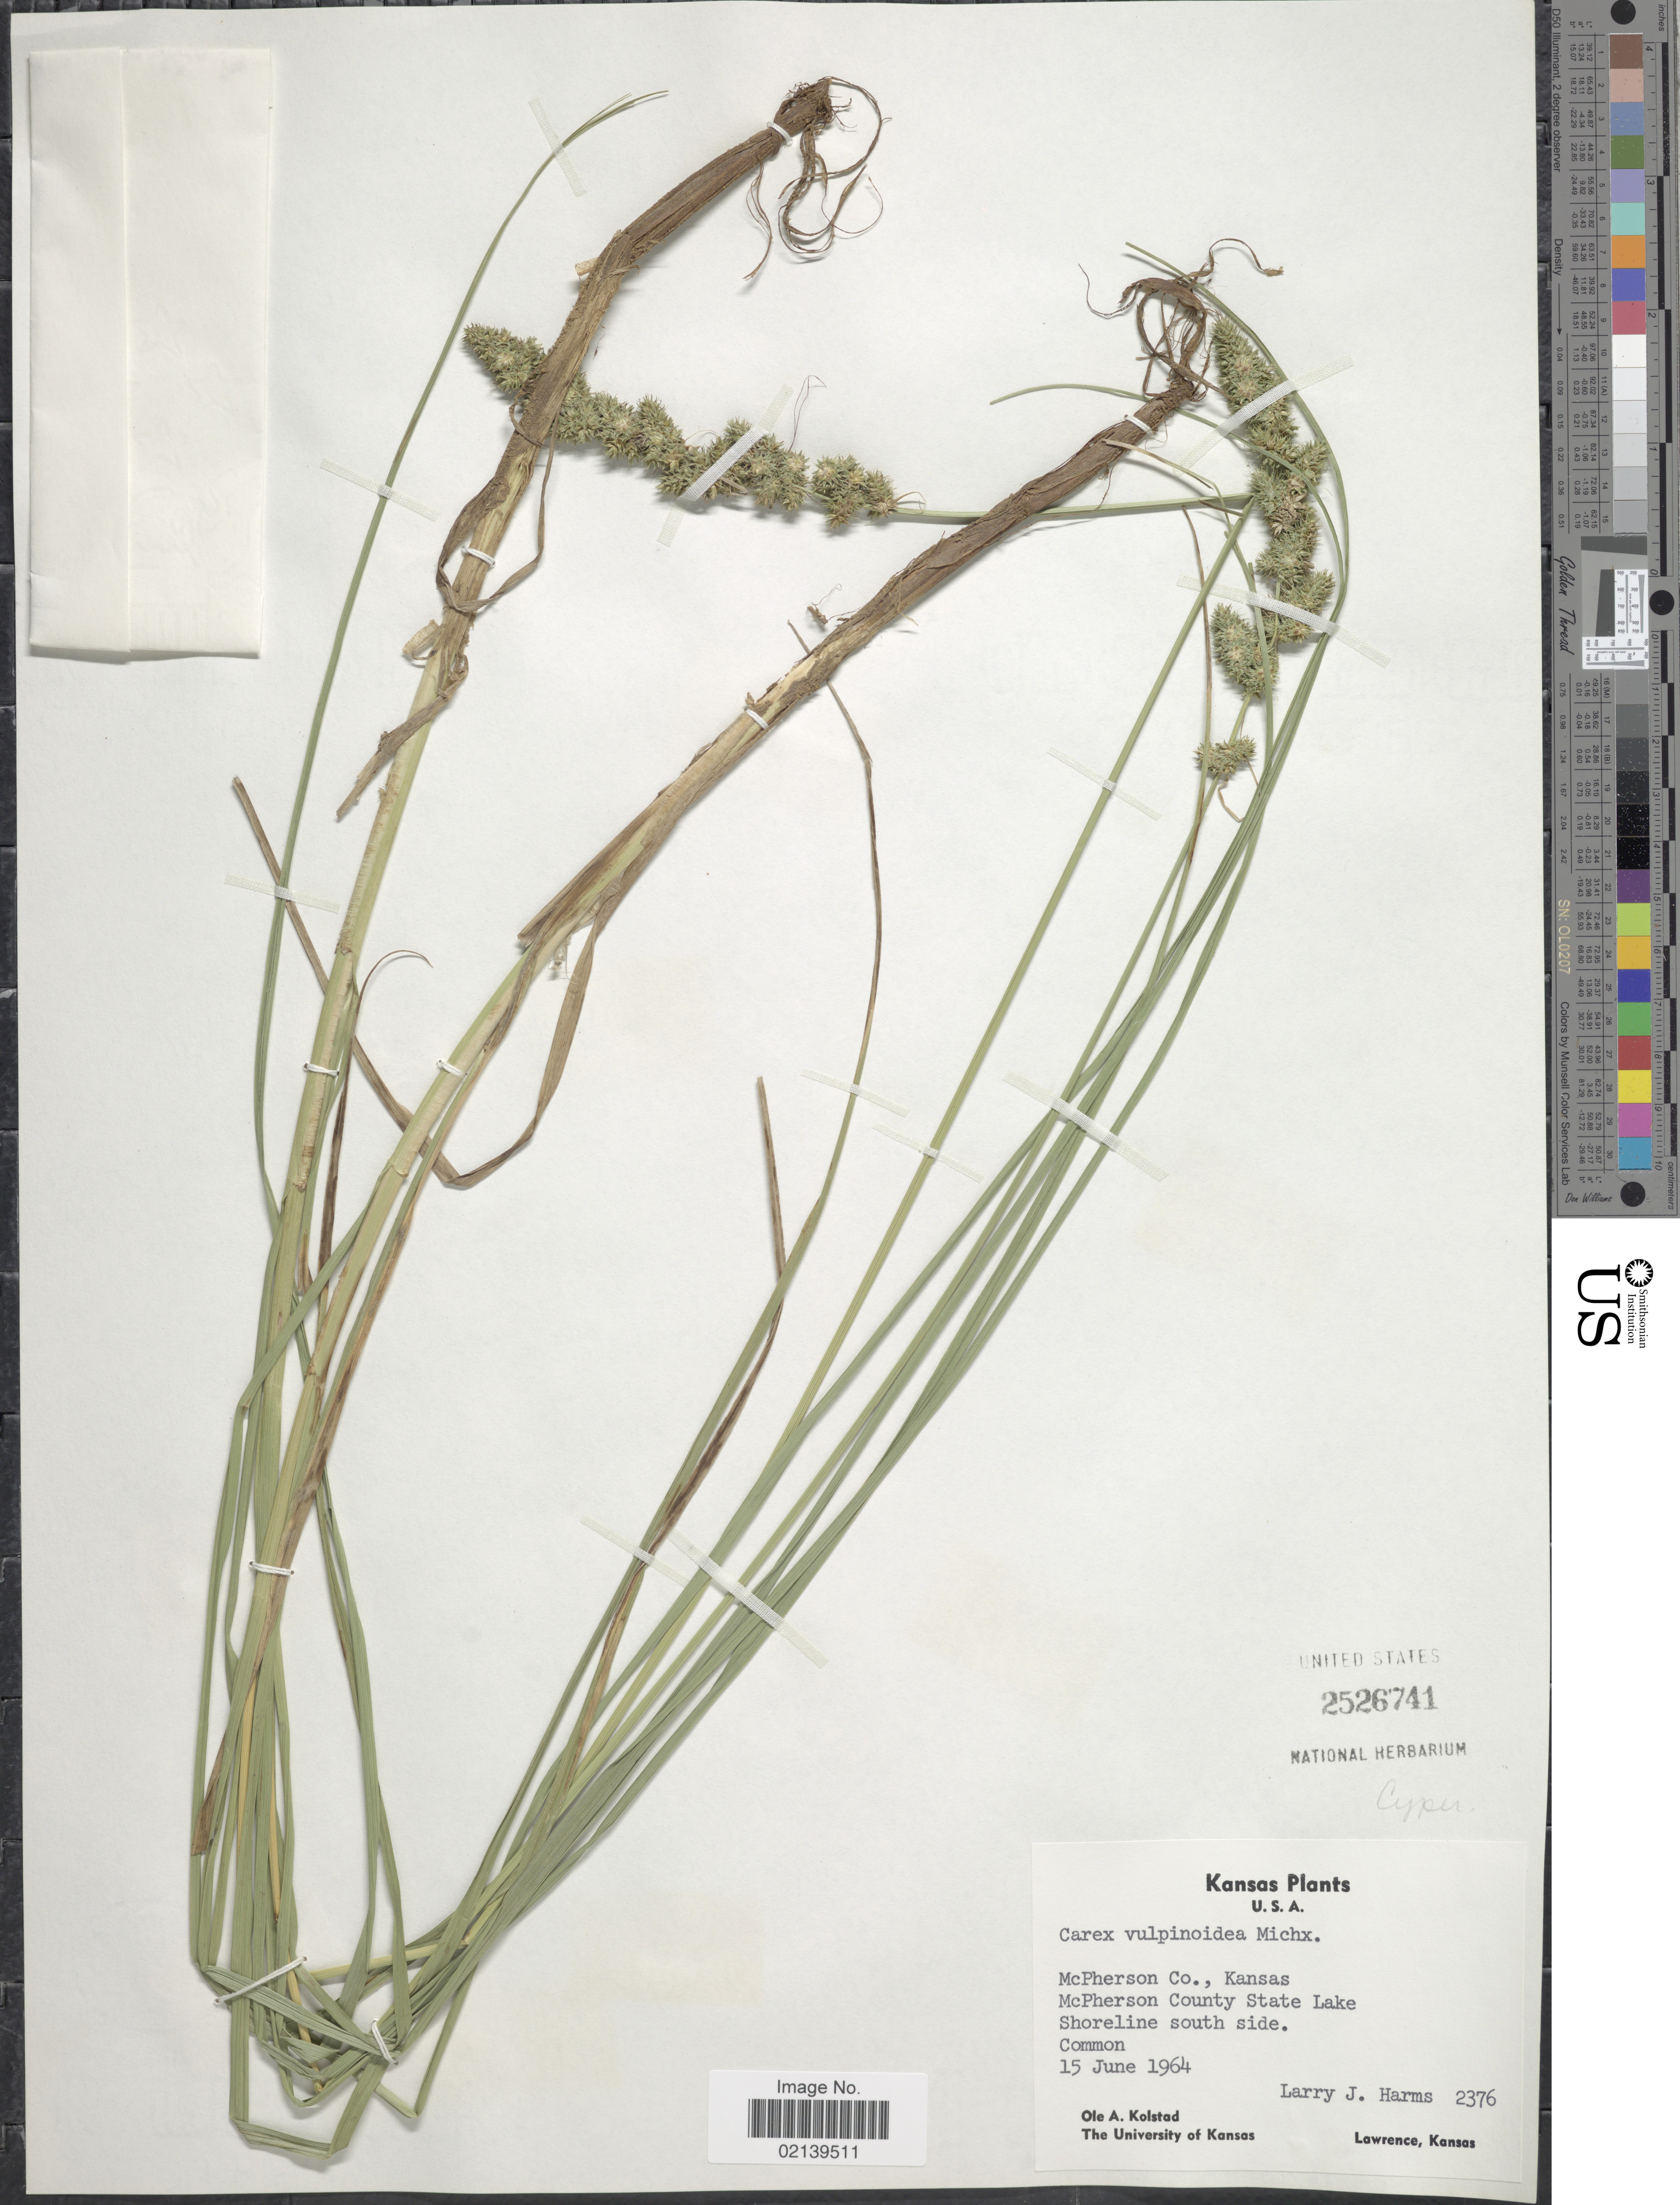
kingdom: Plantae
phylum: Tracheophyta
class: Liliopsida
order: Poales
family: Cyperaceae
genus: Carex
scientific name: Carex vulpinoidea Michx.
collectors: L. Harms & O. Kolstad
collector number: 2376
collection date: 1964-06-15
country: United States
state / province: Kansas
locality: McPherson Co., Kansas, McPherson County State Lake, Shoreline south side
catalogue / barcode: US 2526741